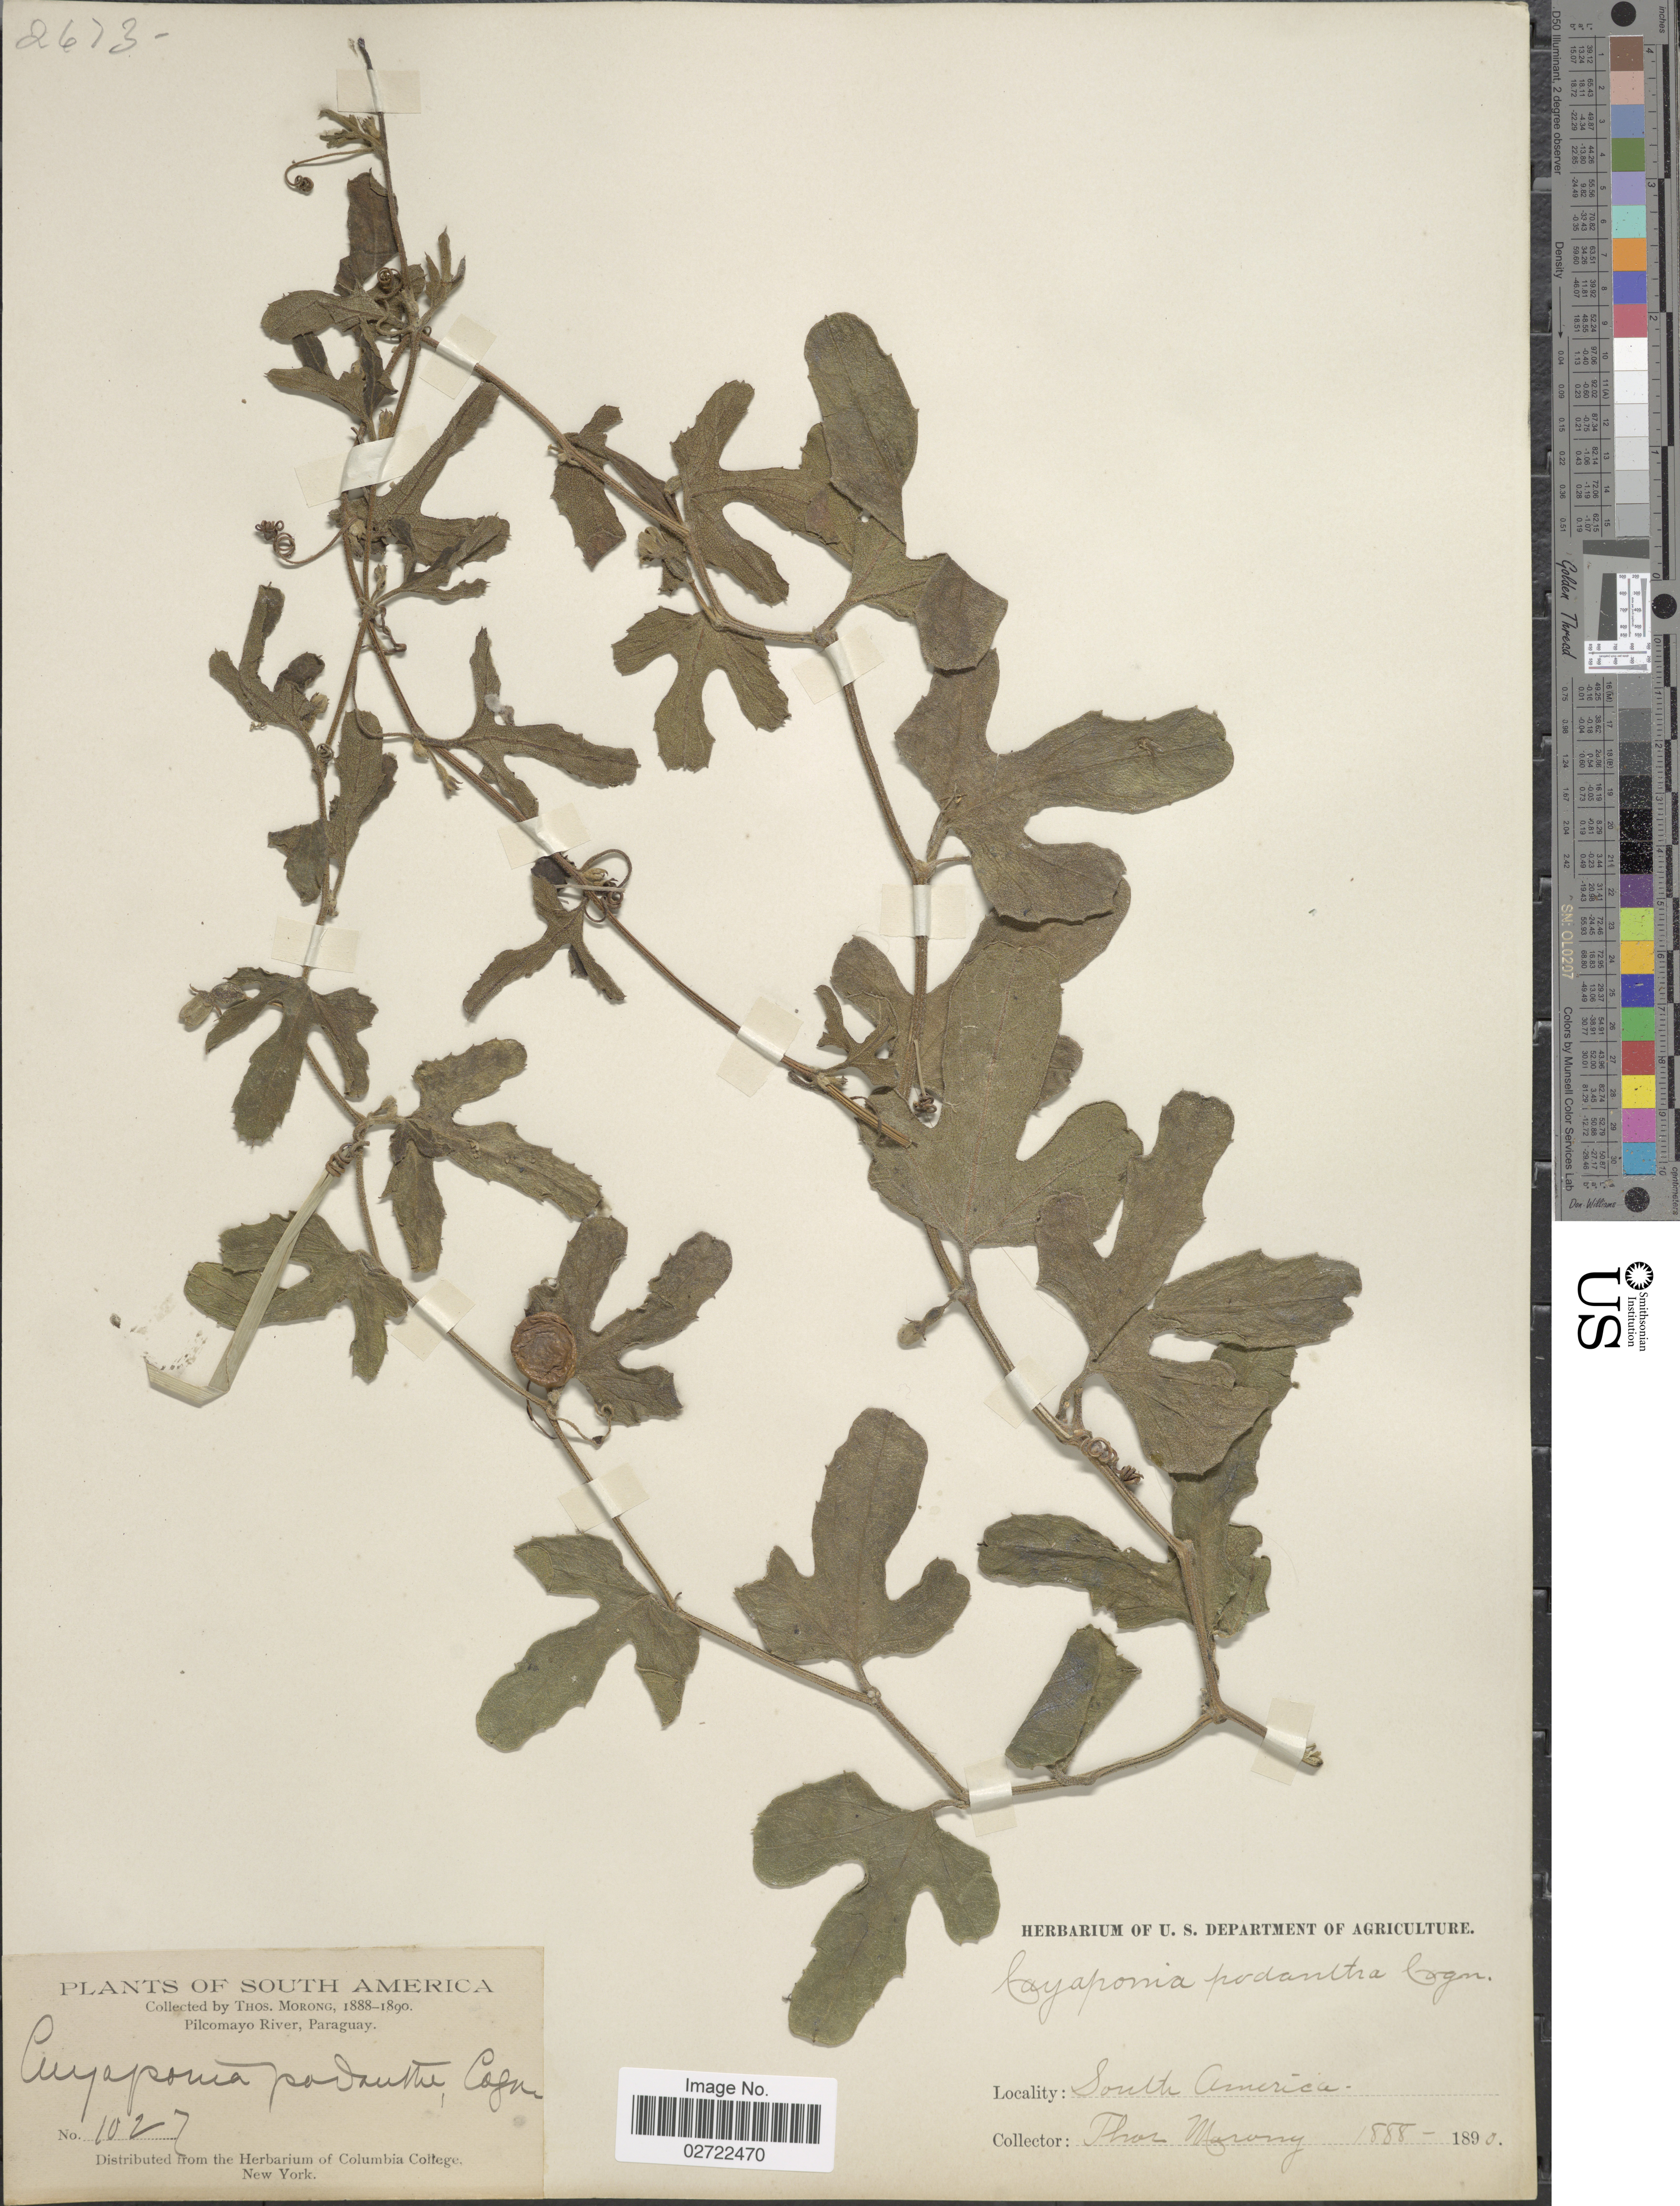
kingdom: Plantae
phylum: Tracheophyta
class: Magnoliopsida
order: Cucurbitales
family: Cucurbitaceae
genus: Cayaponia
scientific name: Cayaponia podantha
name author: Cogn.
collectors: ex herb. T. Morong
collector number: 1027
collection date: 1888/1890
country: Paraguay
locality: Pilcomayo River.